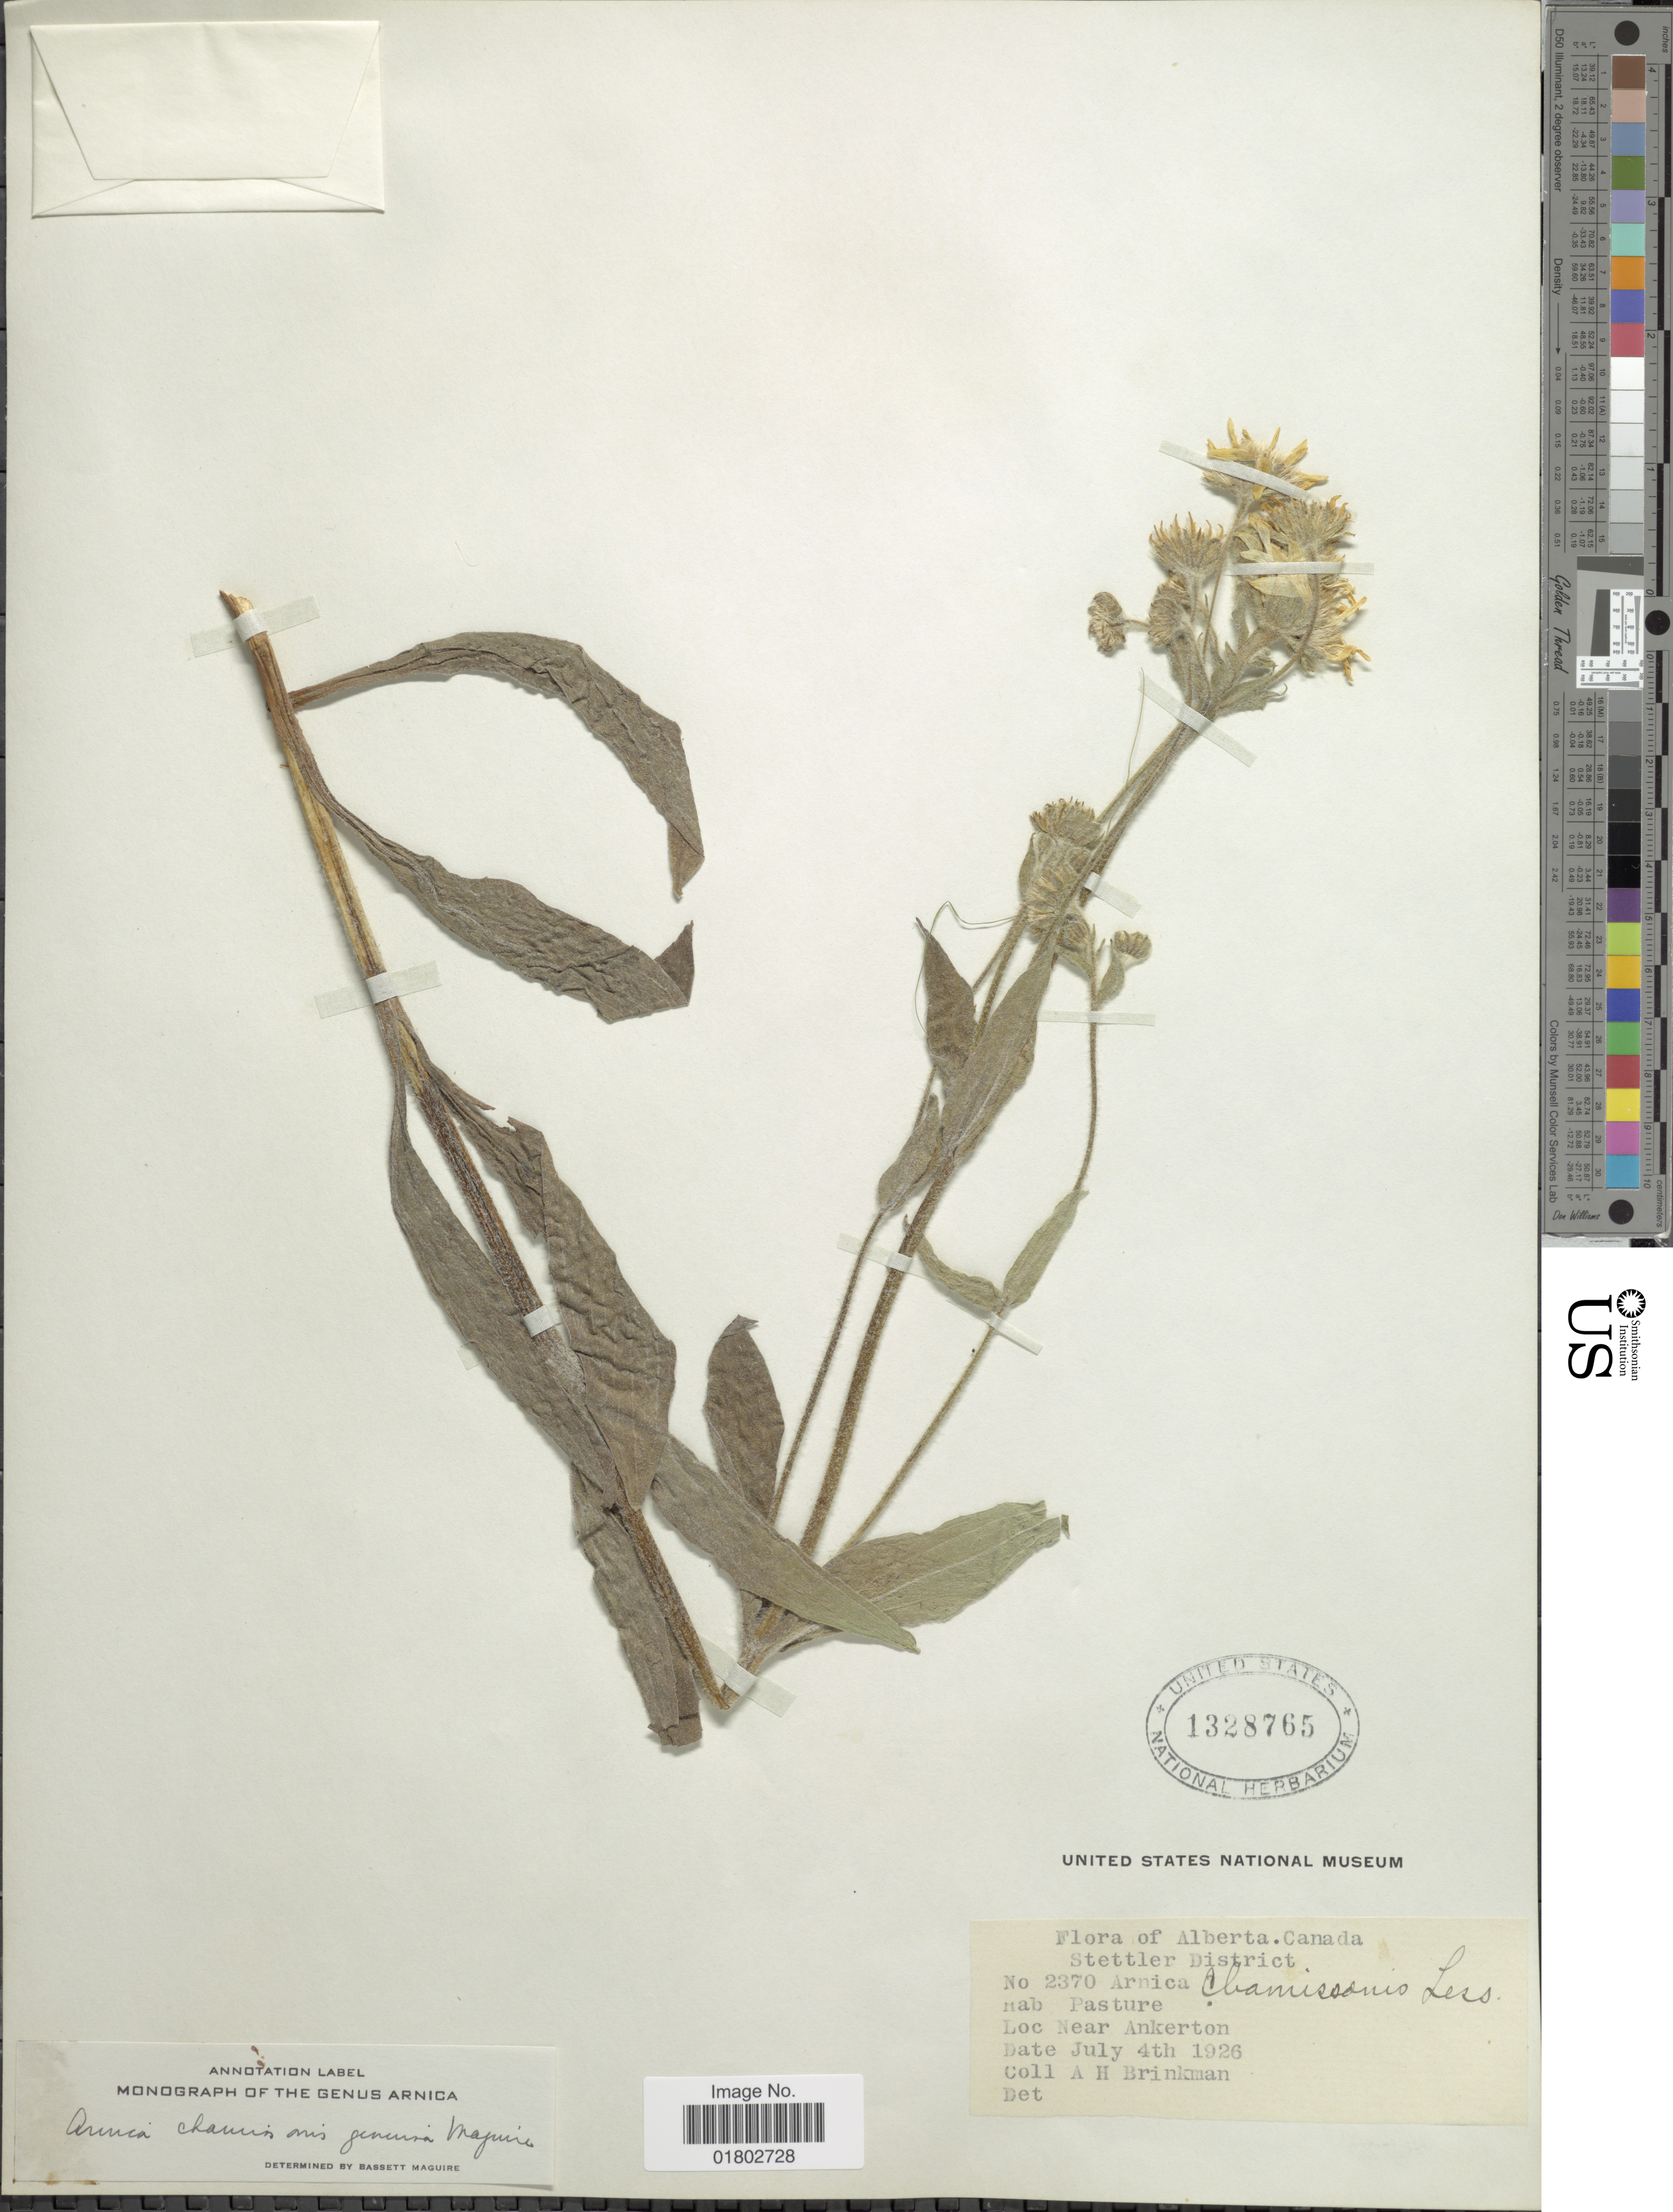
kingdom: Plantae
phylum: Tracheophyta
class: Magnoliopsida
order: Asterales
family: Asteraceae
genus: Arnica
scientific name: Arnica chamissonis subsp. genuina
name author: Maguire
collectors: A. Brinkman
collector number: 2370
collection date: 1926-07-04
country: Canada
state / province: Alberta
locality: Stettler District, Near Ankerton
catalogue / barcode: US 1328765